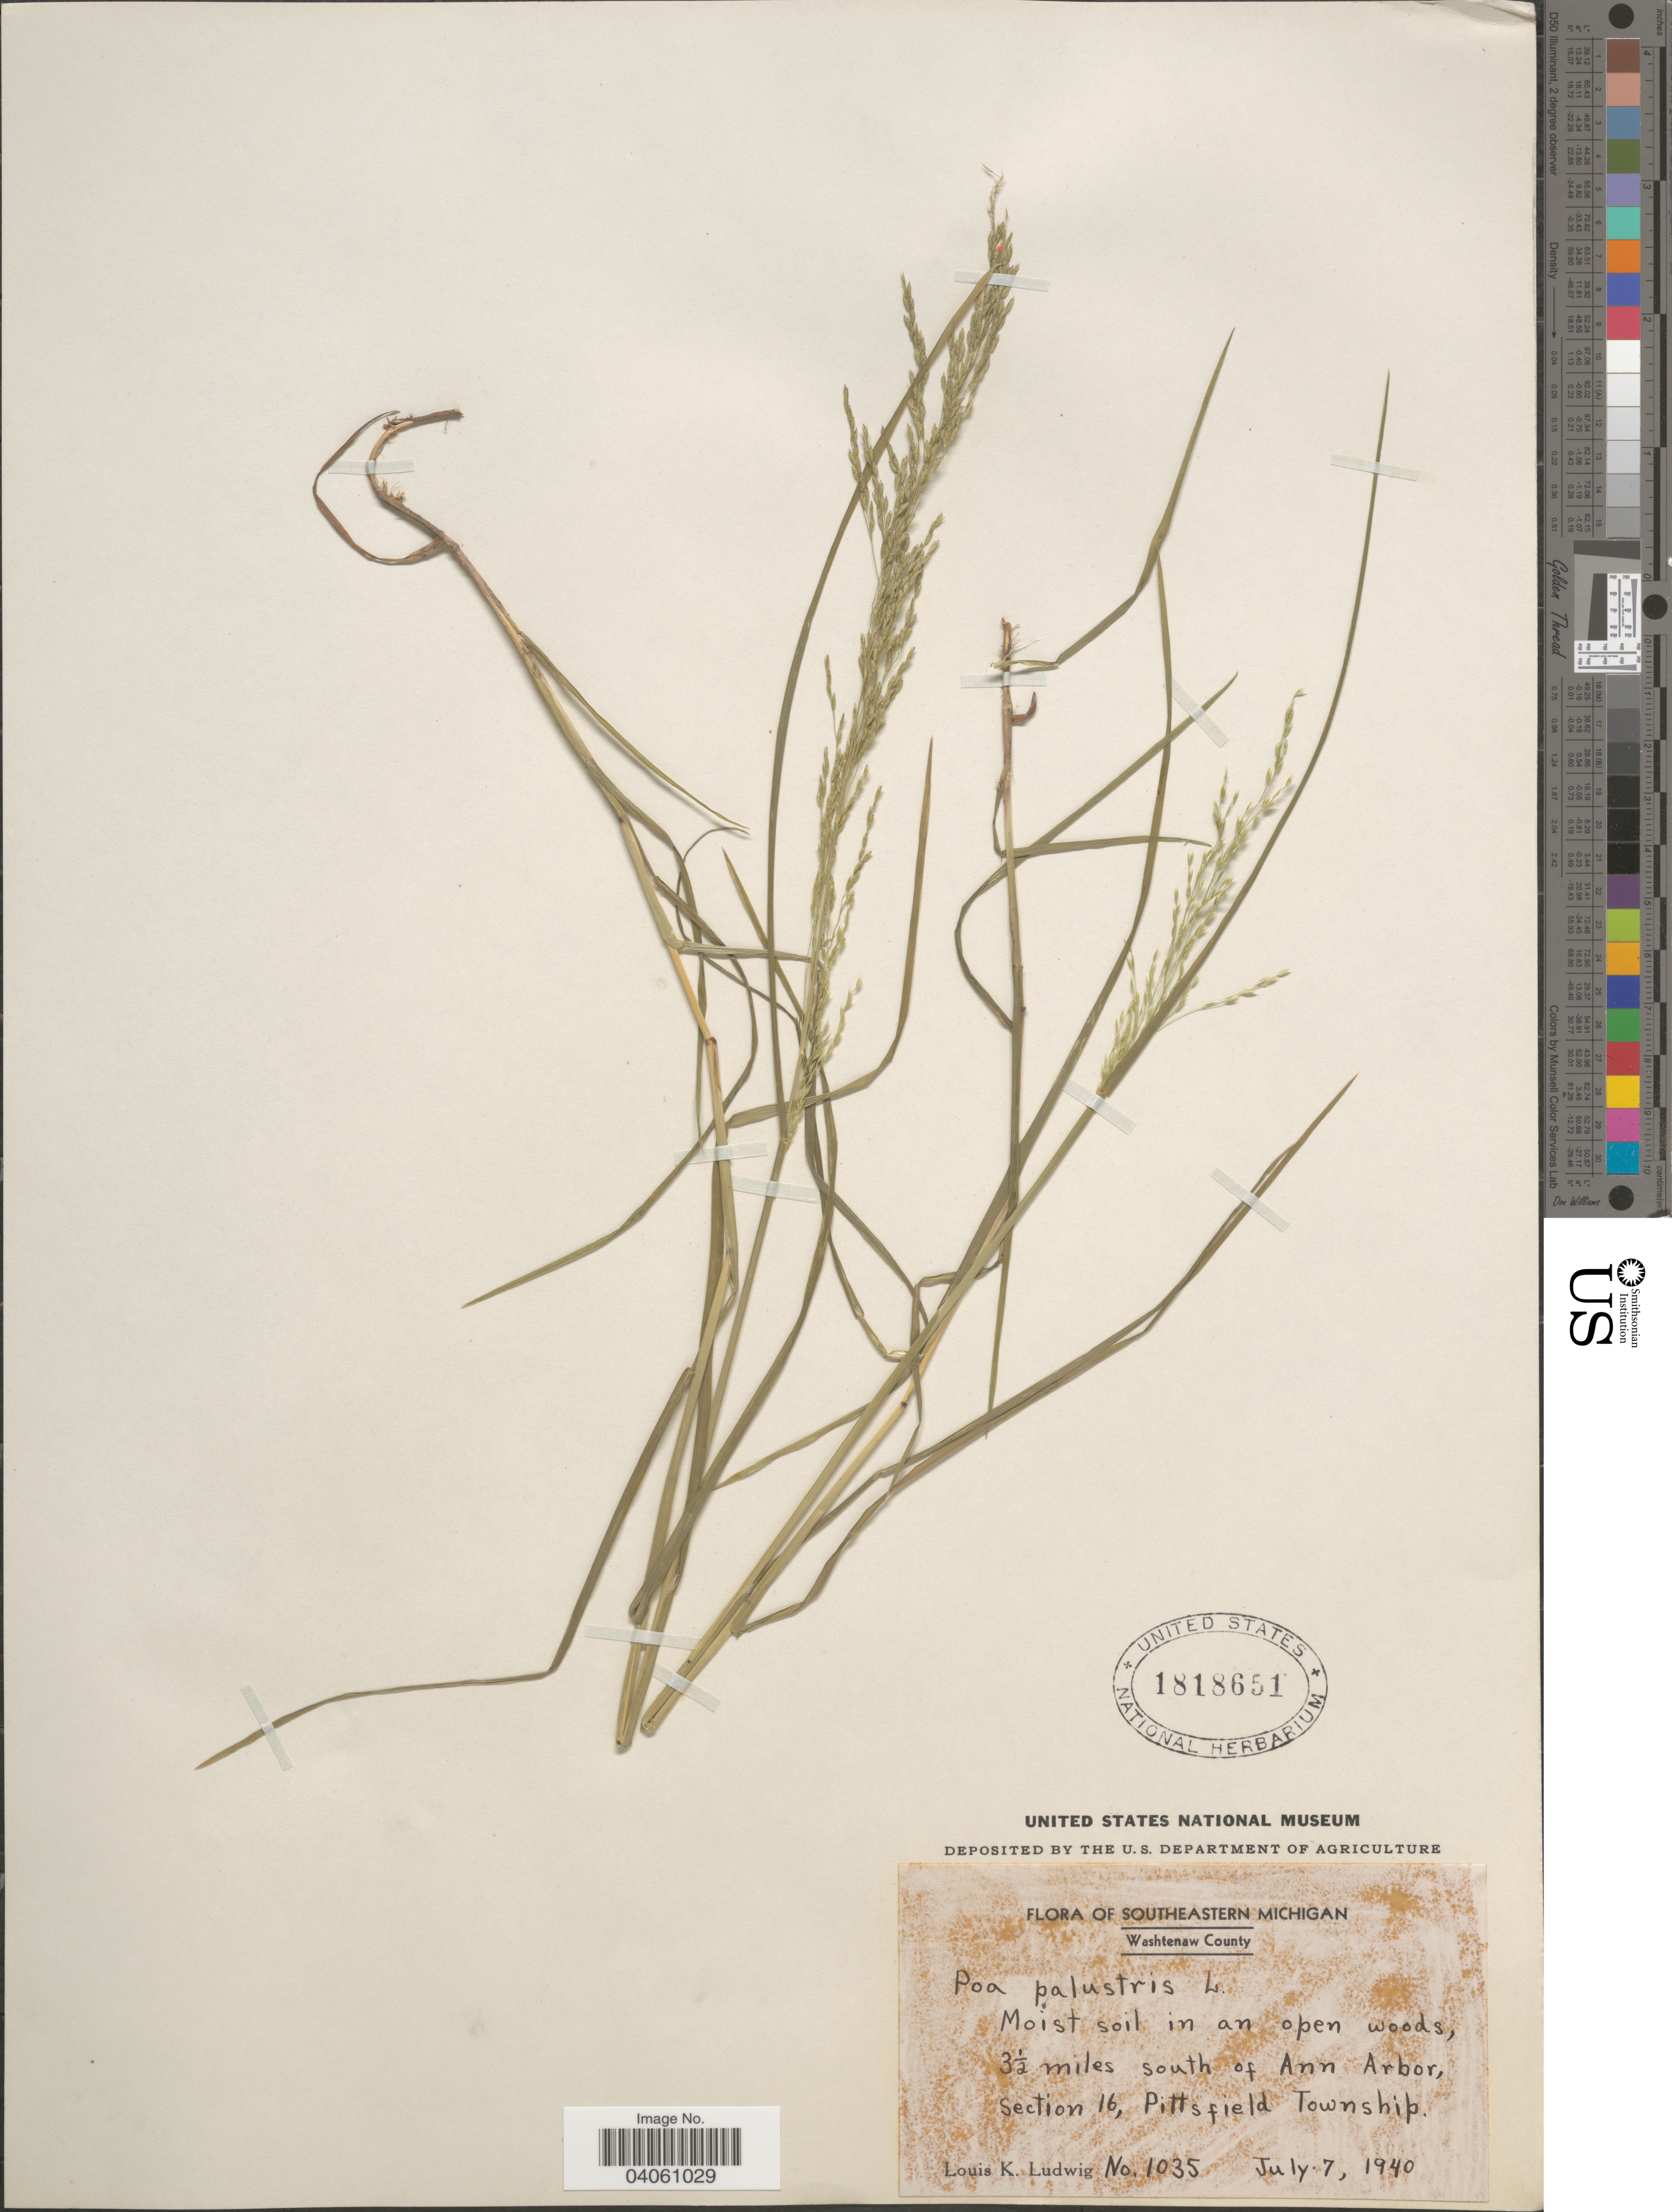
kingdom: Plantae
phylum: Tracheophyta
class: Liliopsida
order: Poales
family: Poaceae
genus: Poa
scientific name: Poa palustris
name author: L.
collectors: L. Ludwig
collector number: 1035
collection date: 1940-07-07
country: United States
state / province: Michigan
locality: Southeastern Michigan. Washtenaw County. 3½ miles south of Ann Harbor, Section 16, Pittsfield Township.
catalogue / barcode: US 1818651